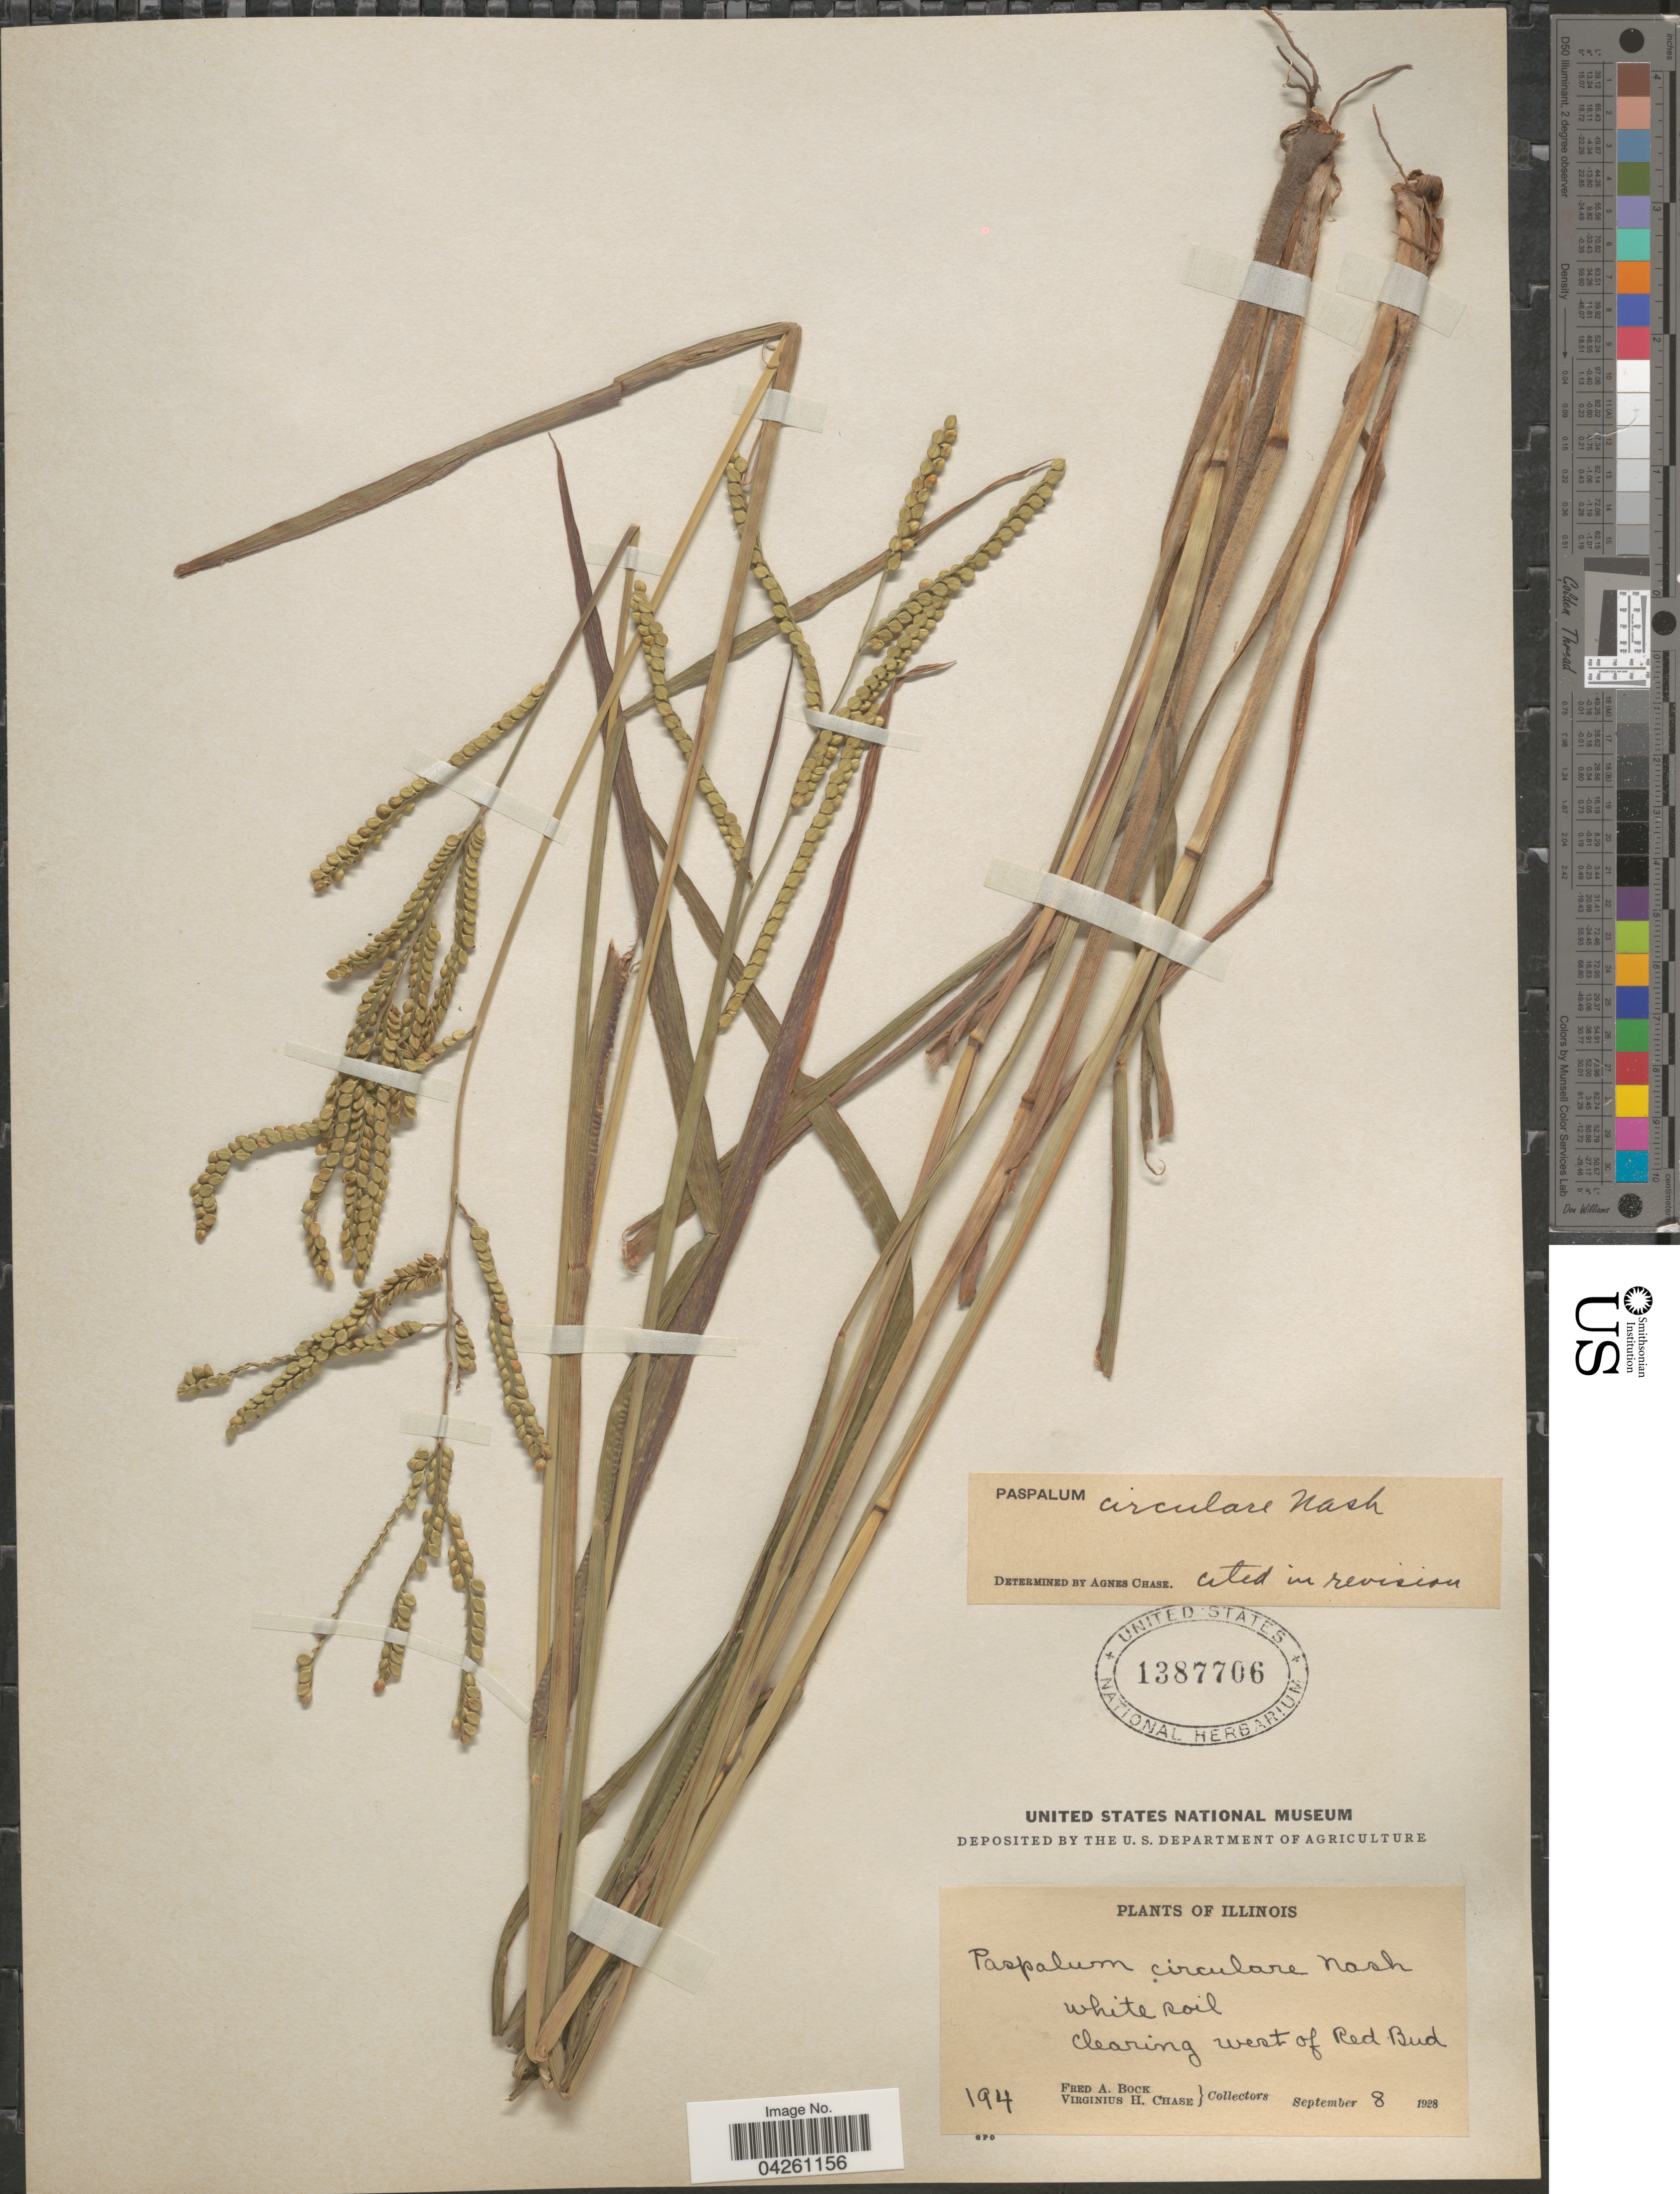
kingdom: Plantae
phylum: Tracheophyta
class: Liliopsida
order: Poales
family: Poaceae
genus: Paspalum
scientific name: Paspalum circulare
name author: Nash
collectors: F. Bock & V. H. Chase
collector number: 194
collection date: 1928-09-08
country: United States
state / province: Illinois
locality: White soil. Clearing west of Red Bud.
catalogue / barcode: US 1387706